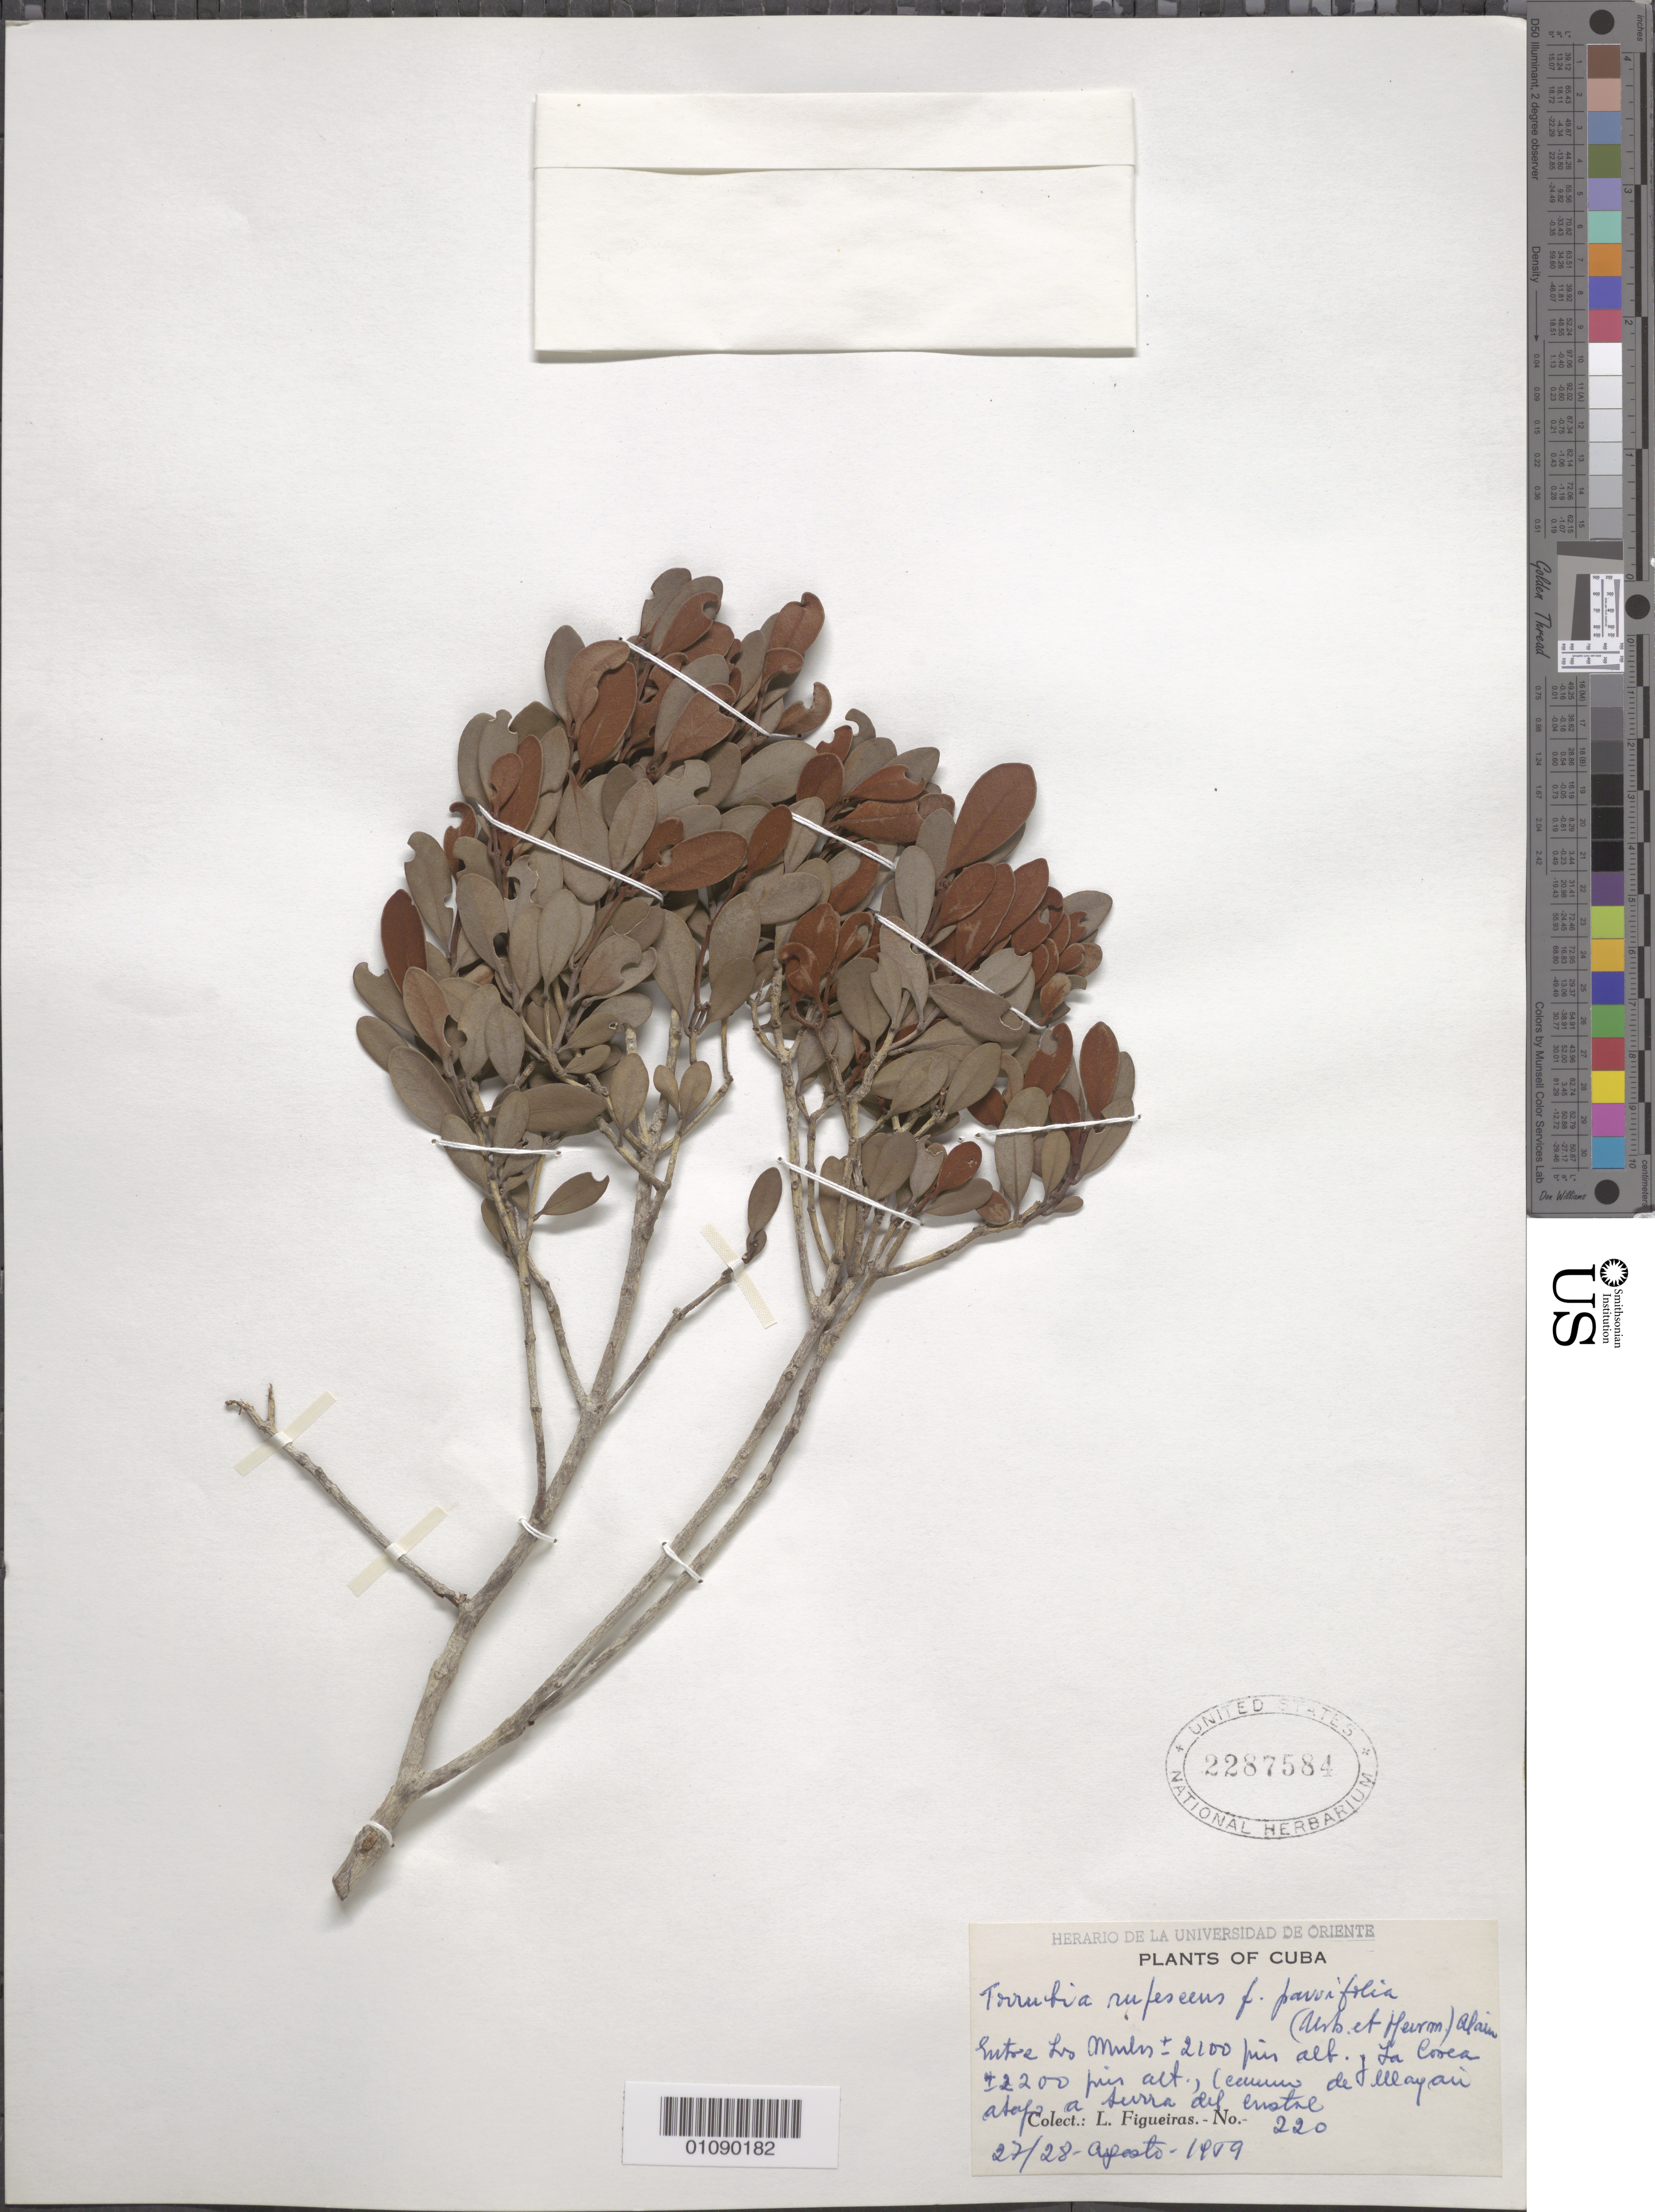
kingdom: Plantae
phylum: Tracheophyta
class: Magnoliopsida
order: Caryophyllales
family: Nyctaginaceae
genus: Guapira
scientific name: Guapira ophiticola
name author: Borhidi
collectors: M. López Figueiras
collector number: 220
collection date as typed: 27 Aug 1959 to 18 Aug 1959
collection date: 1959-08-18/1959-08-27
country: Cuba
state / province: Holguín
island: Cuba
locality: Sierra del Criste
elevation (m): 640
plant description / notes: cited by A. Borhidi & Z. Kereszty, Acta Bot. Acad. Sci. Hung. 25: 4. 1979.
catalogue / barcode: US 2287584